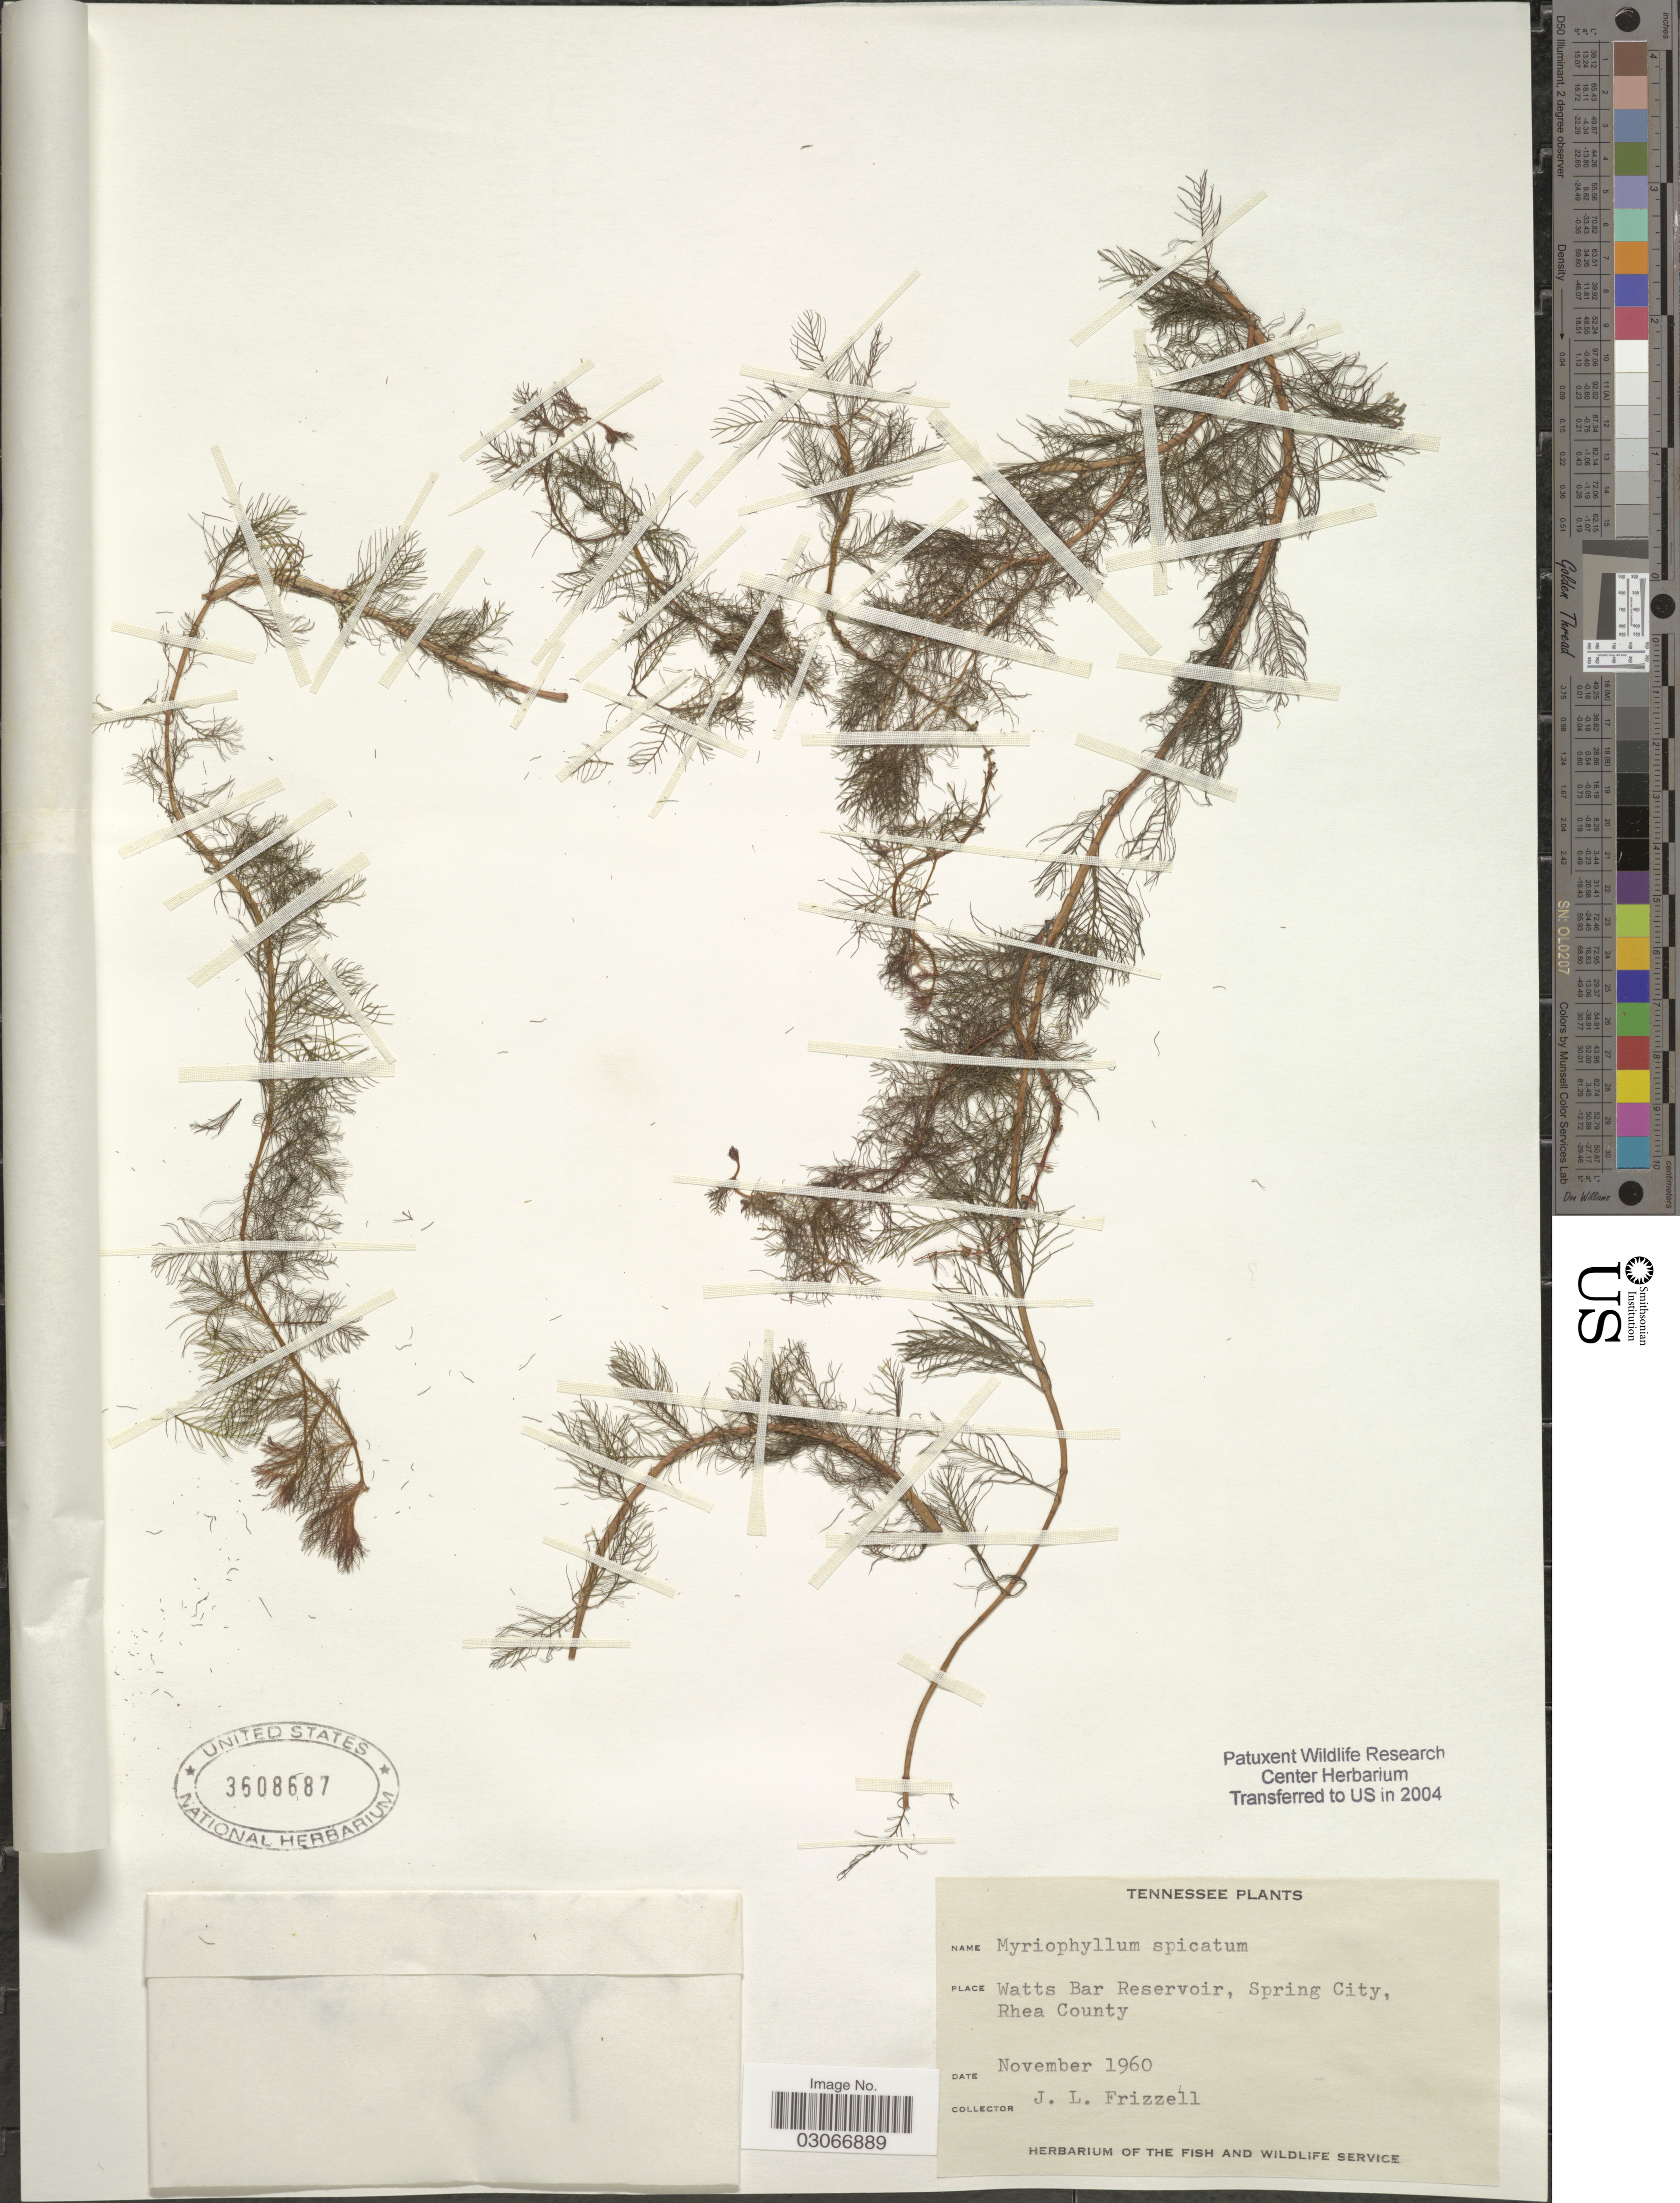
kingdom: Plantae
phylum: Tracheophyta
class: Magnoliopsida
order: Saxifragales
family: Haloragaceae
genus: Myriophyllum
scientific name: Myriophyllum exalbescens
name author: Fernald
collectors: J. Frizzell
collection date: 1960-11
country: United States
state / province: Tennessee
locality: Watts Bar Reservoir, Spring City, Rhea County.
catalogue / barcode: US 3608687